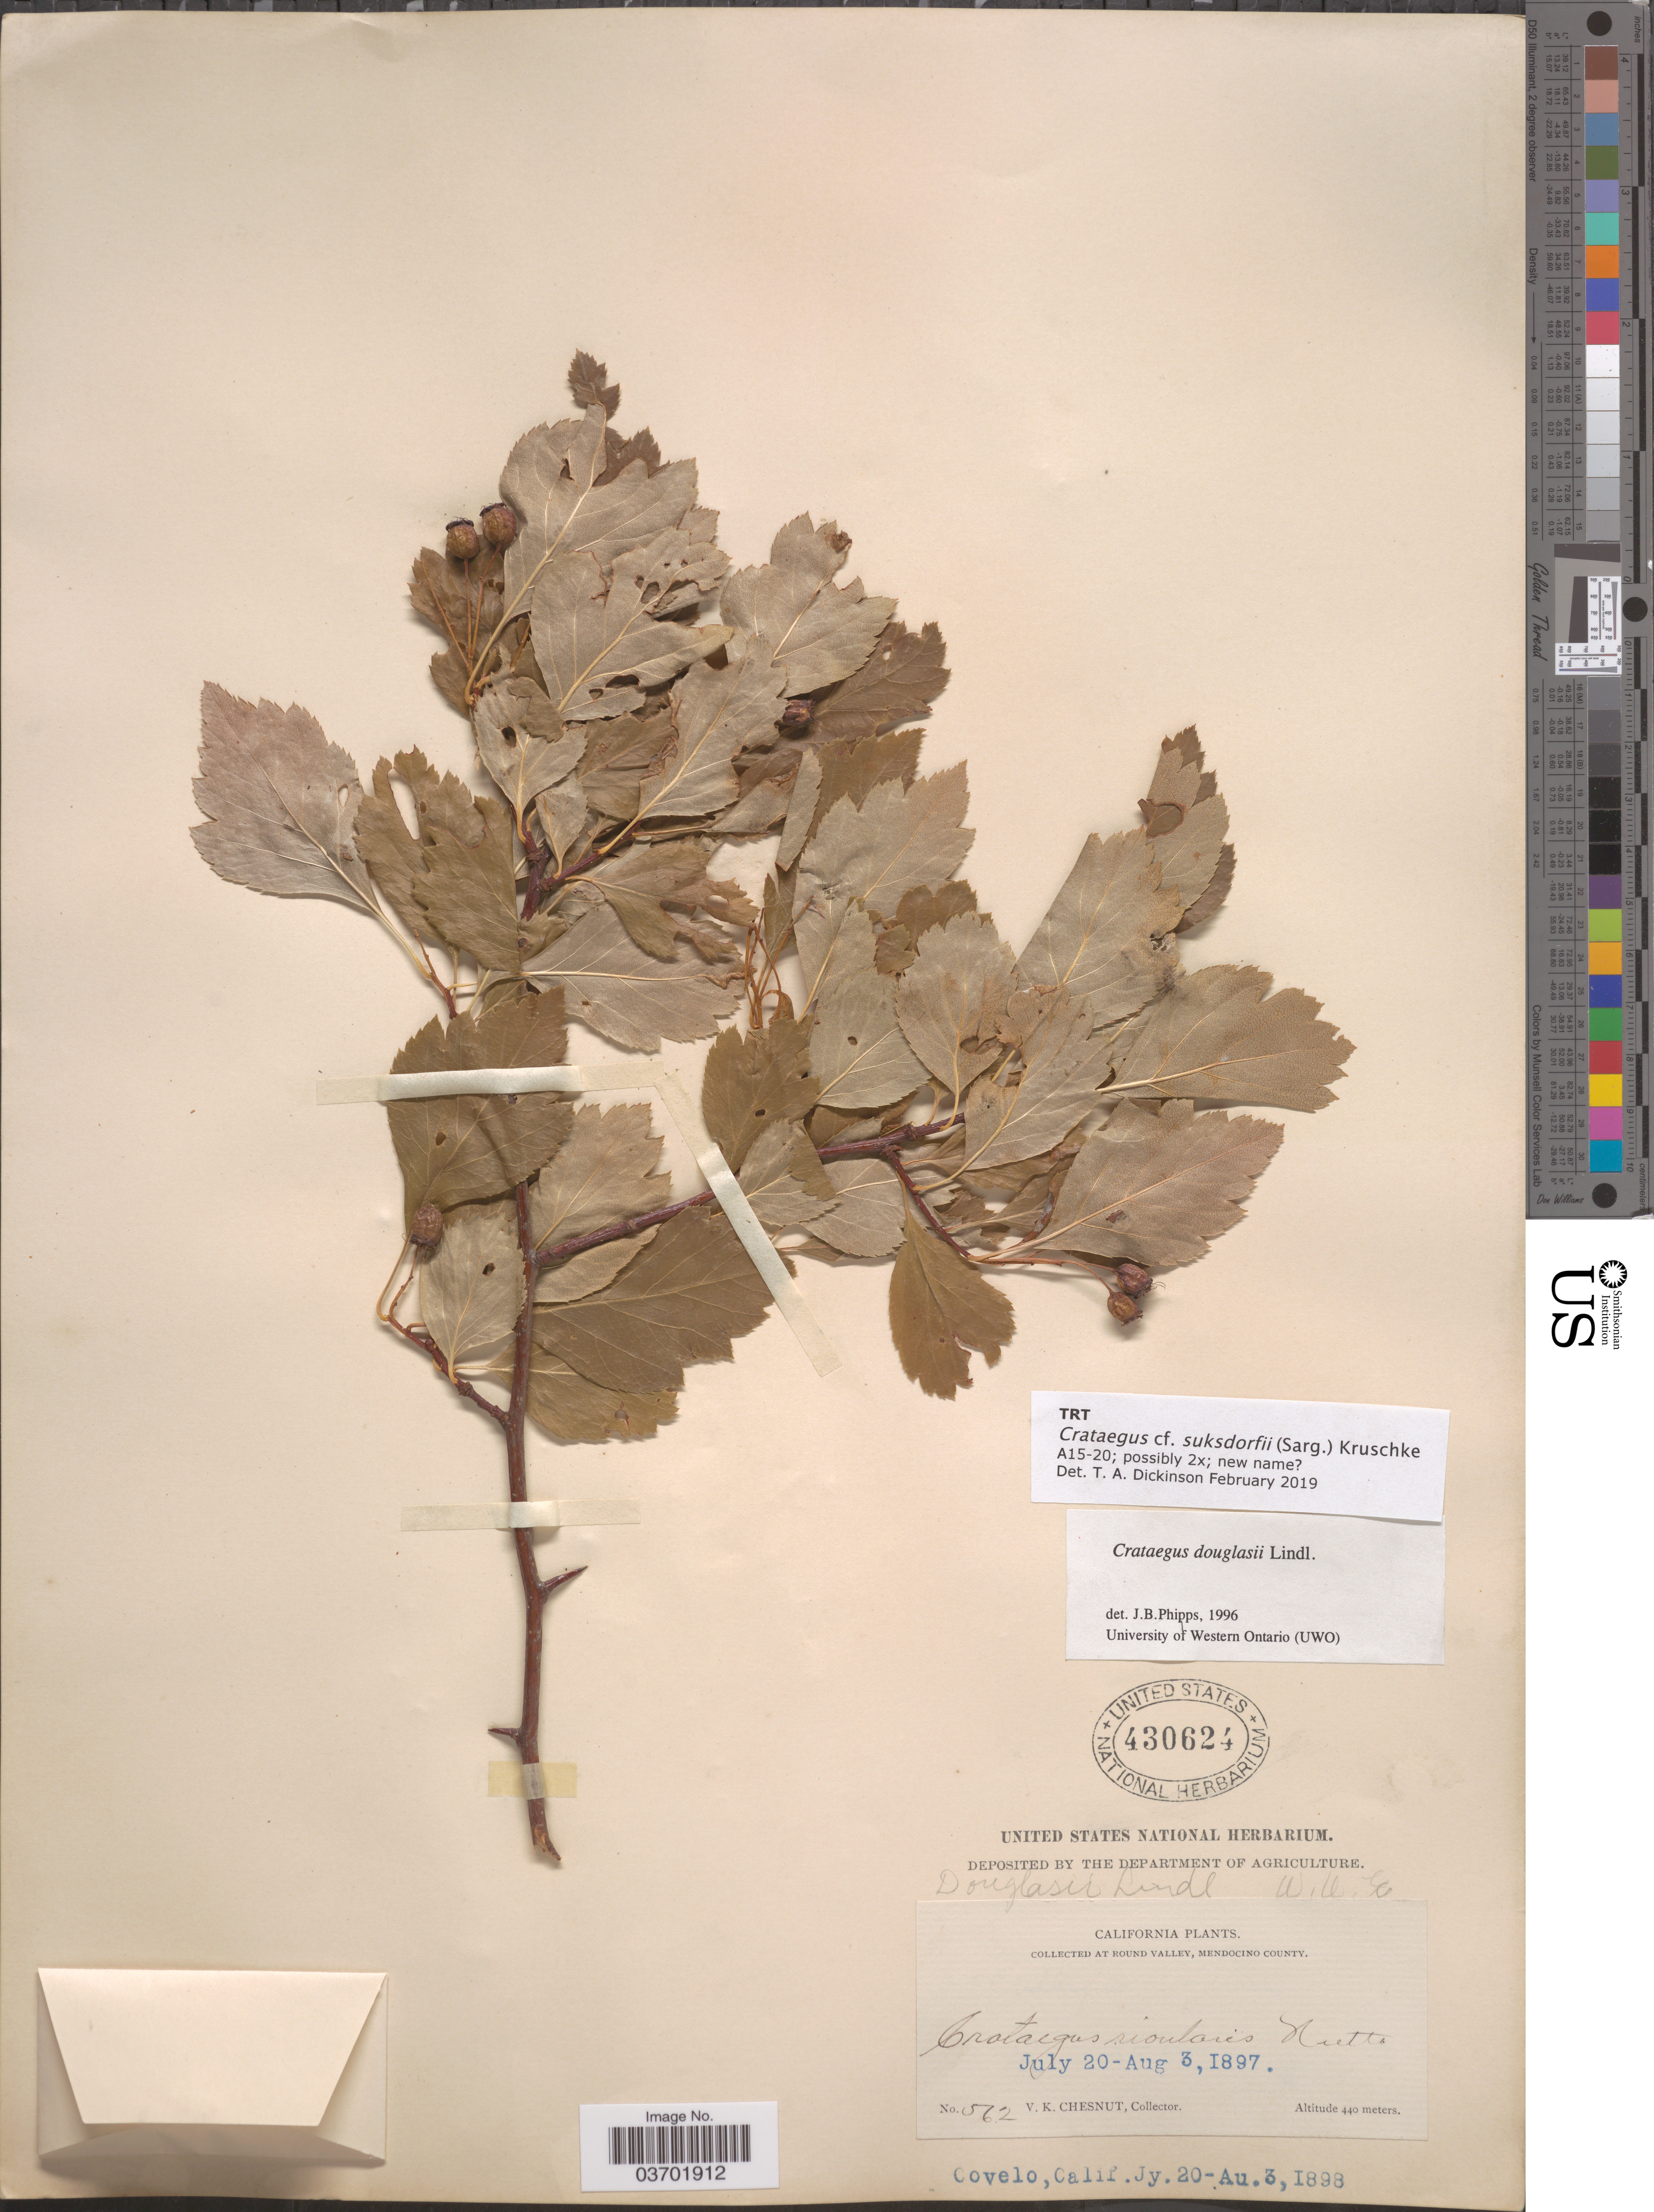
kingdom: Plantae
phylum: Tracheophyta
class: Magnoliopsida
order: Rosales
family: Rosaceae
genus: Crataegus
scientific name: Crataegus suksdorfii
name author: (Sarg.) Kruschke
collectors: V. Chesnut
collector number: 562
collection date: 1897-07-20/1897-08-03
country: United States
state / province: California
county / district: Mendocino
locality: Round Valley, Mendocino County. Covelo [unsure placement]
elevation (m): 440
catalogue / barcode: US 430624